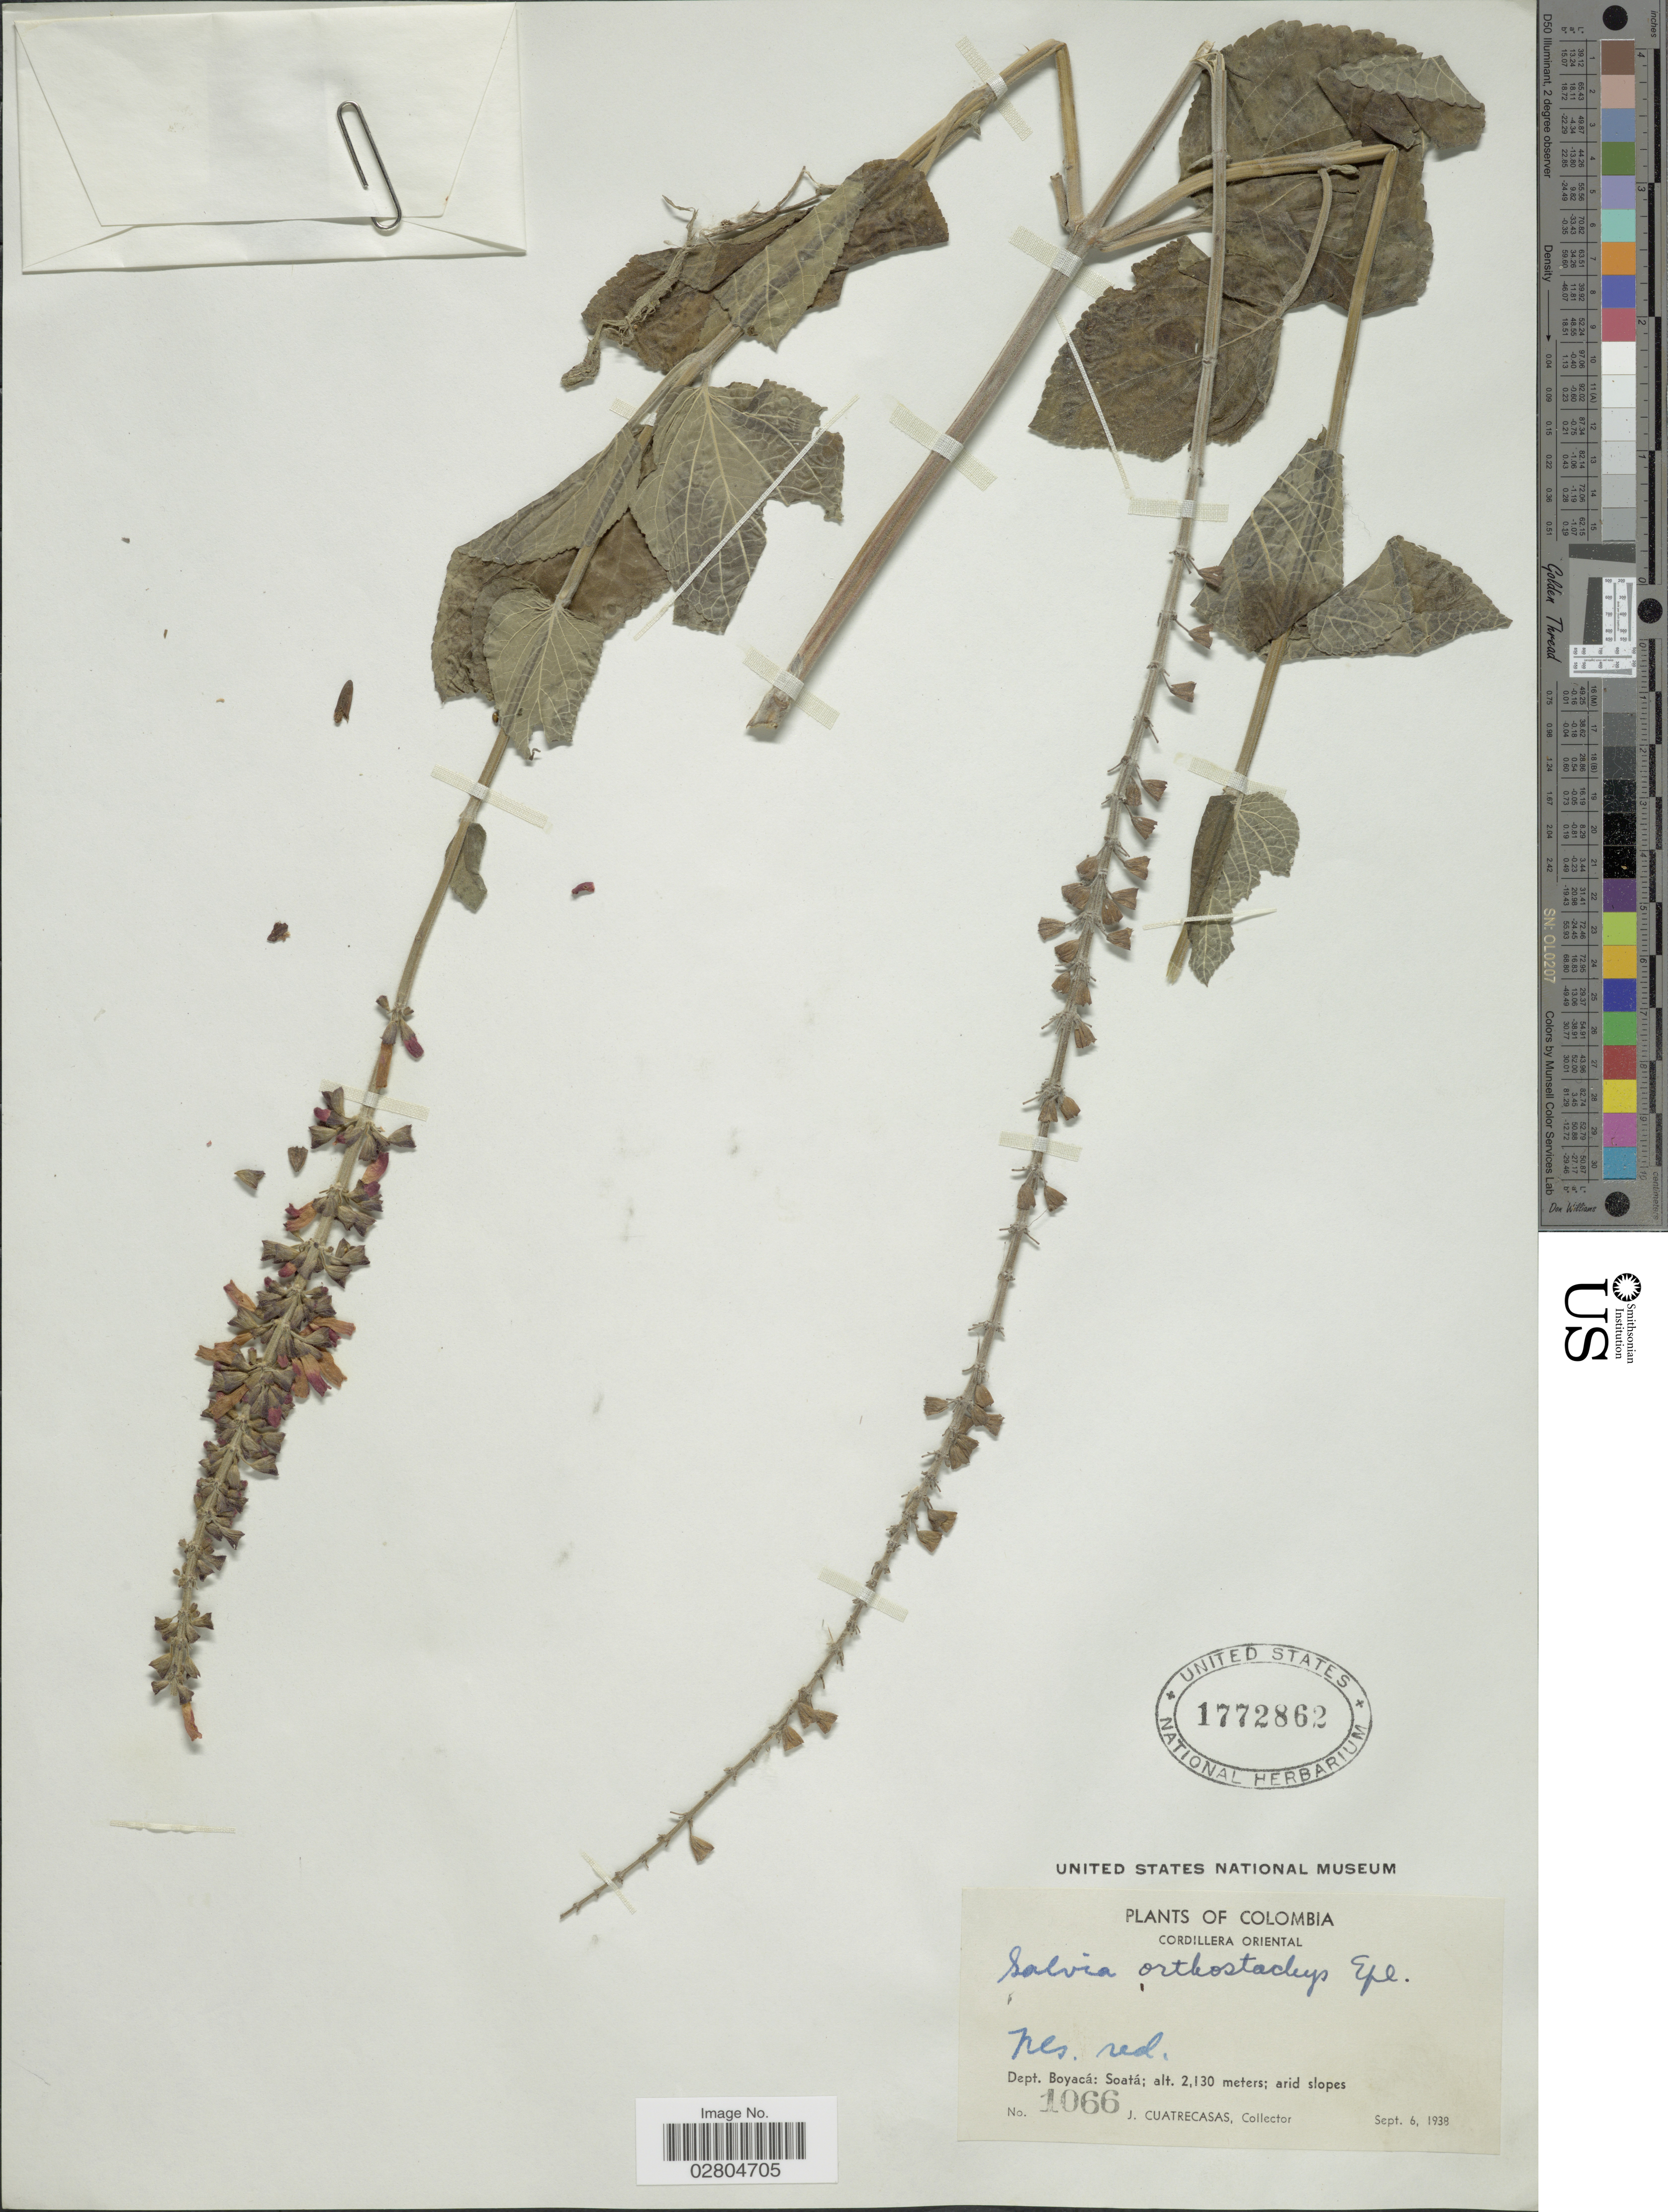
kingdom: Plantae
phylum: Tracheophyta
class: Magnoliopsida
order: Lamiales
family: Lamiaceae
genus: Salvia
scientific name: Salvia orthostachys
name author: Epling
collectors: J. Cuatrecasas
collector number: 1066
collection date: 1938-09-06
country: Colombia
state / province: Boyacá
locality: Cordillera Oriental. Dept. Boyacá: Soatá.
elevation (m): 2130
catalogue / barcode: US 1772862